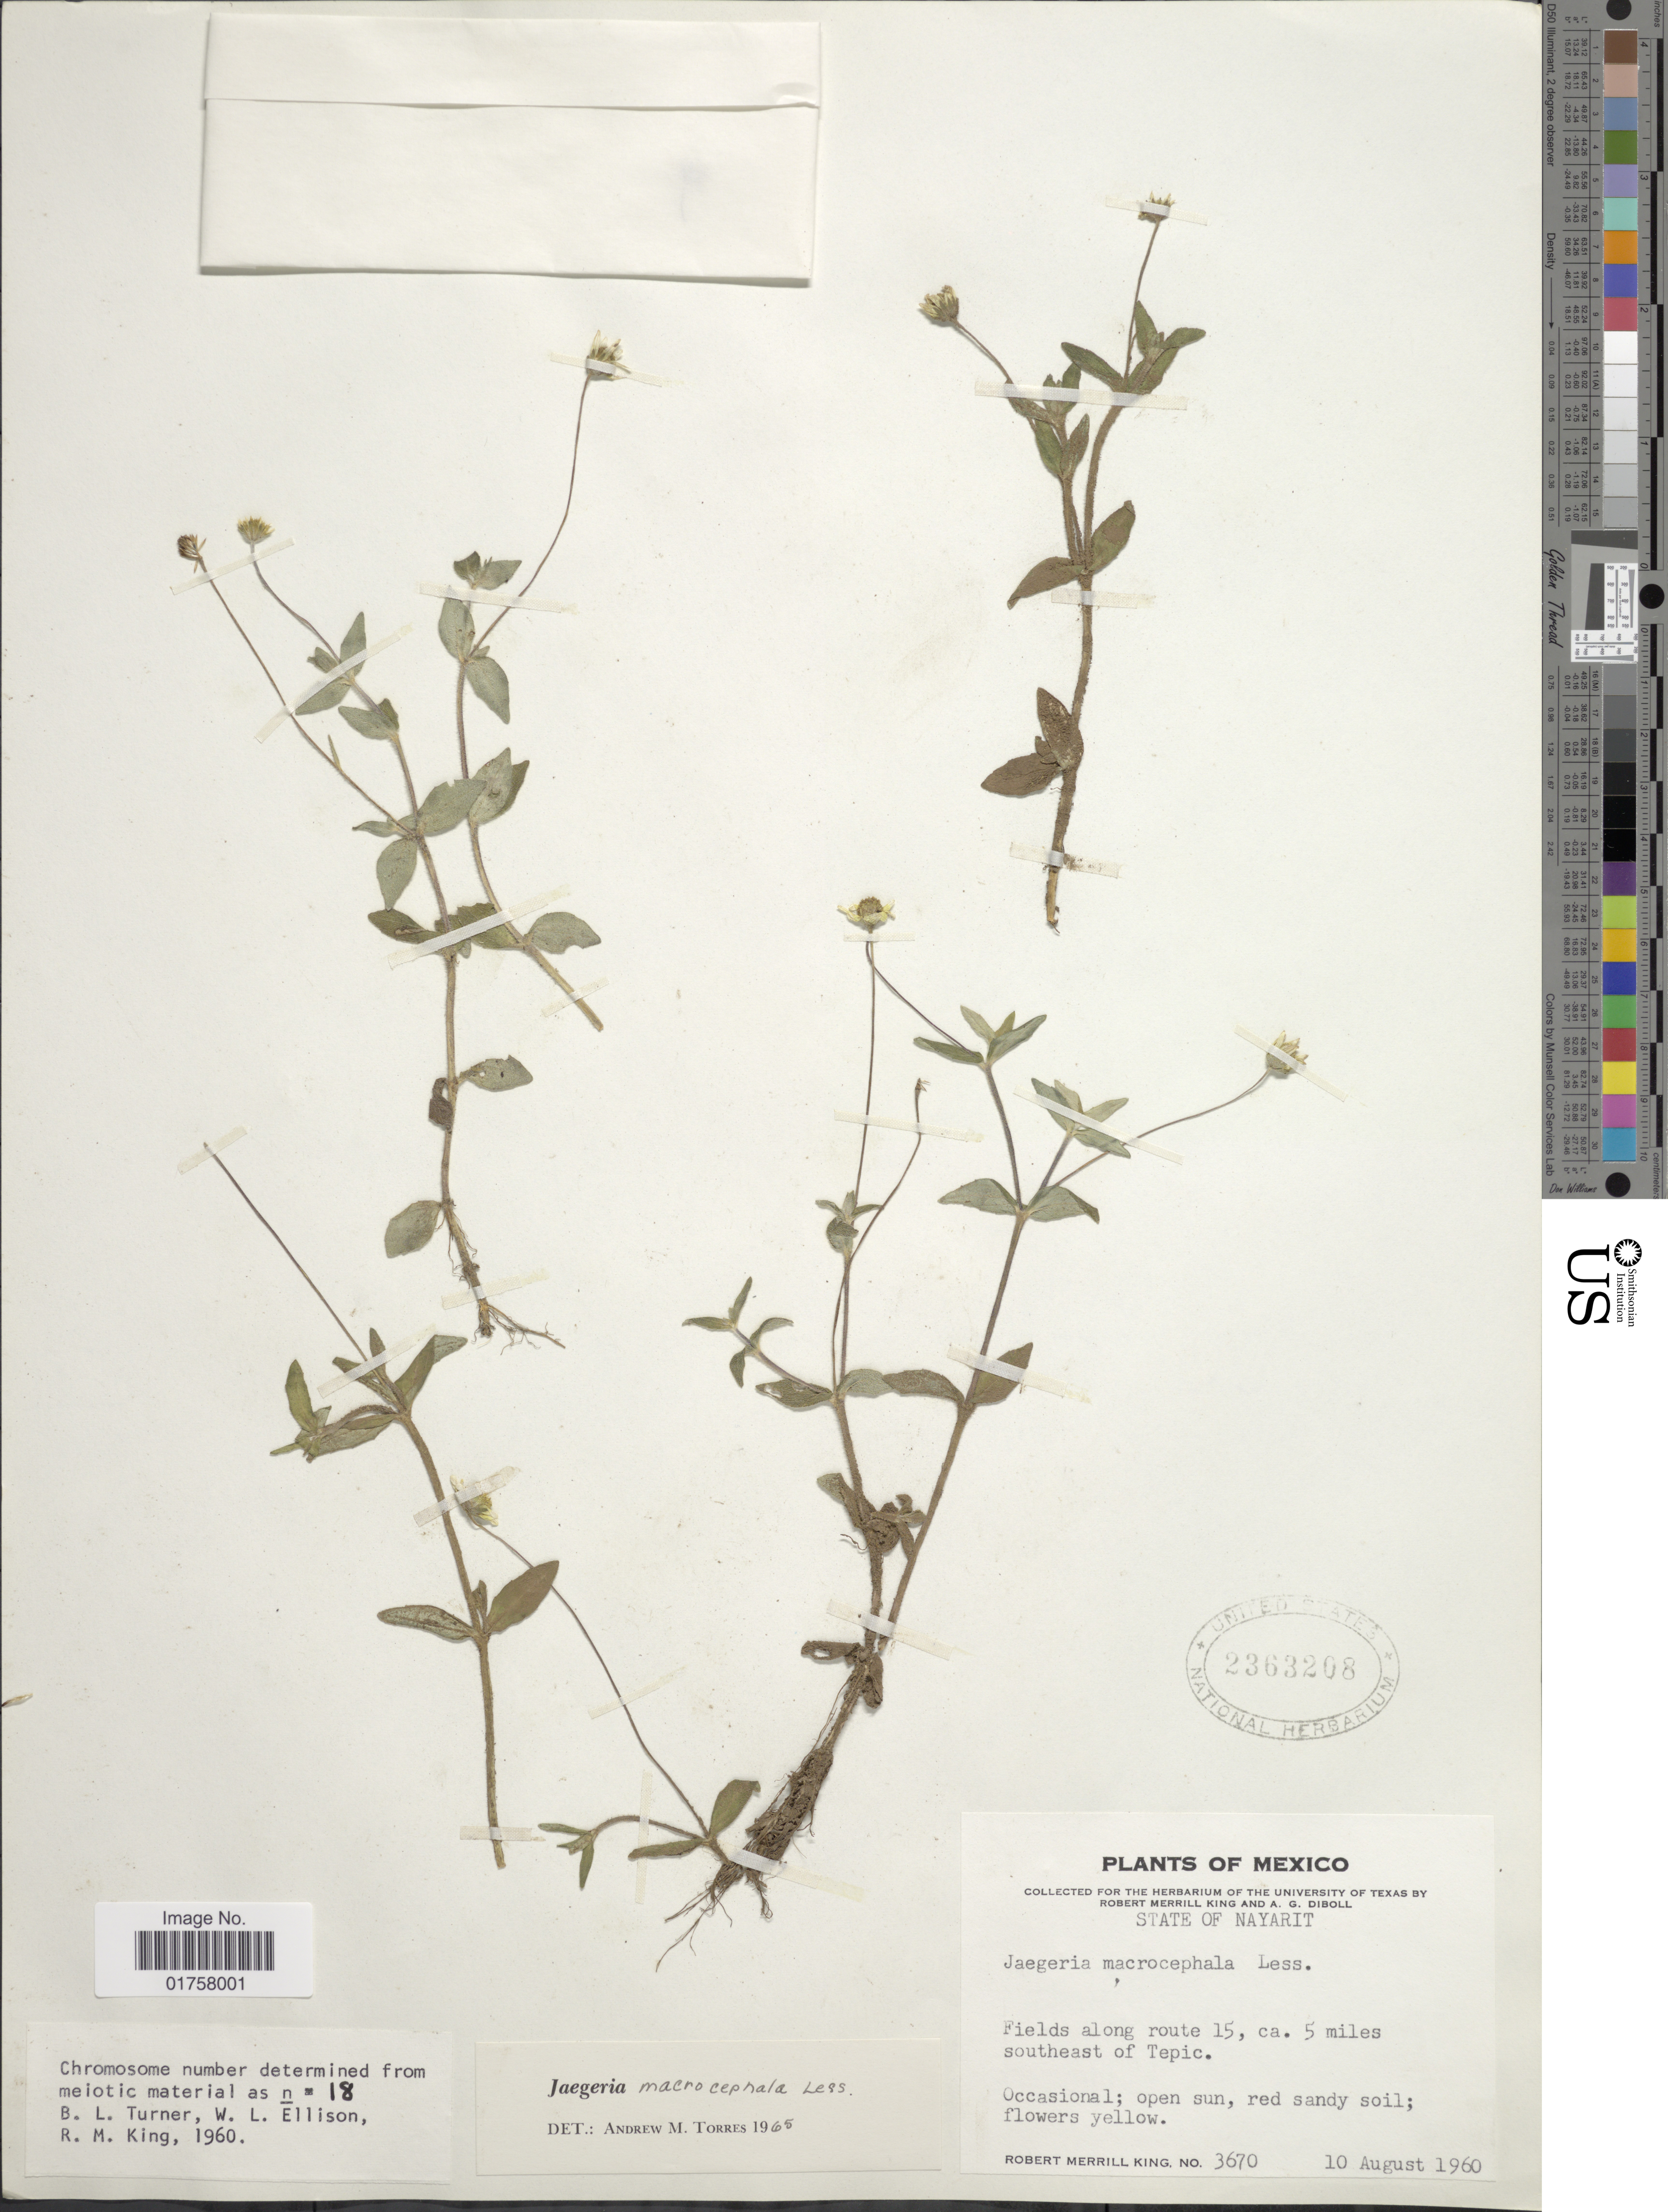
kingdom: Plantae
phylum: Tracheophyta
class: Magnoliopsida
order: Asterales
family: Asteraceae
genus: Jaegeria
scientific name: Jaegeria macrocephala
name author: Less.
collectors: R. M. King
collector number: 3670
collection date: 1960-08-10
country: Mexico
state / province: Nayarit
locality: Fields along route 15, ca. 5 miles southeast of Tepic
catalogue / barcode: US 2363208